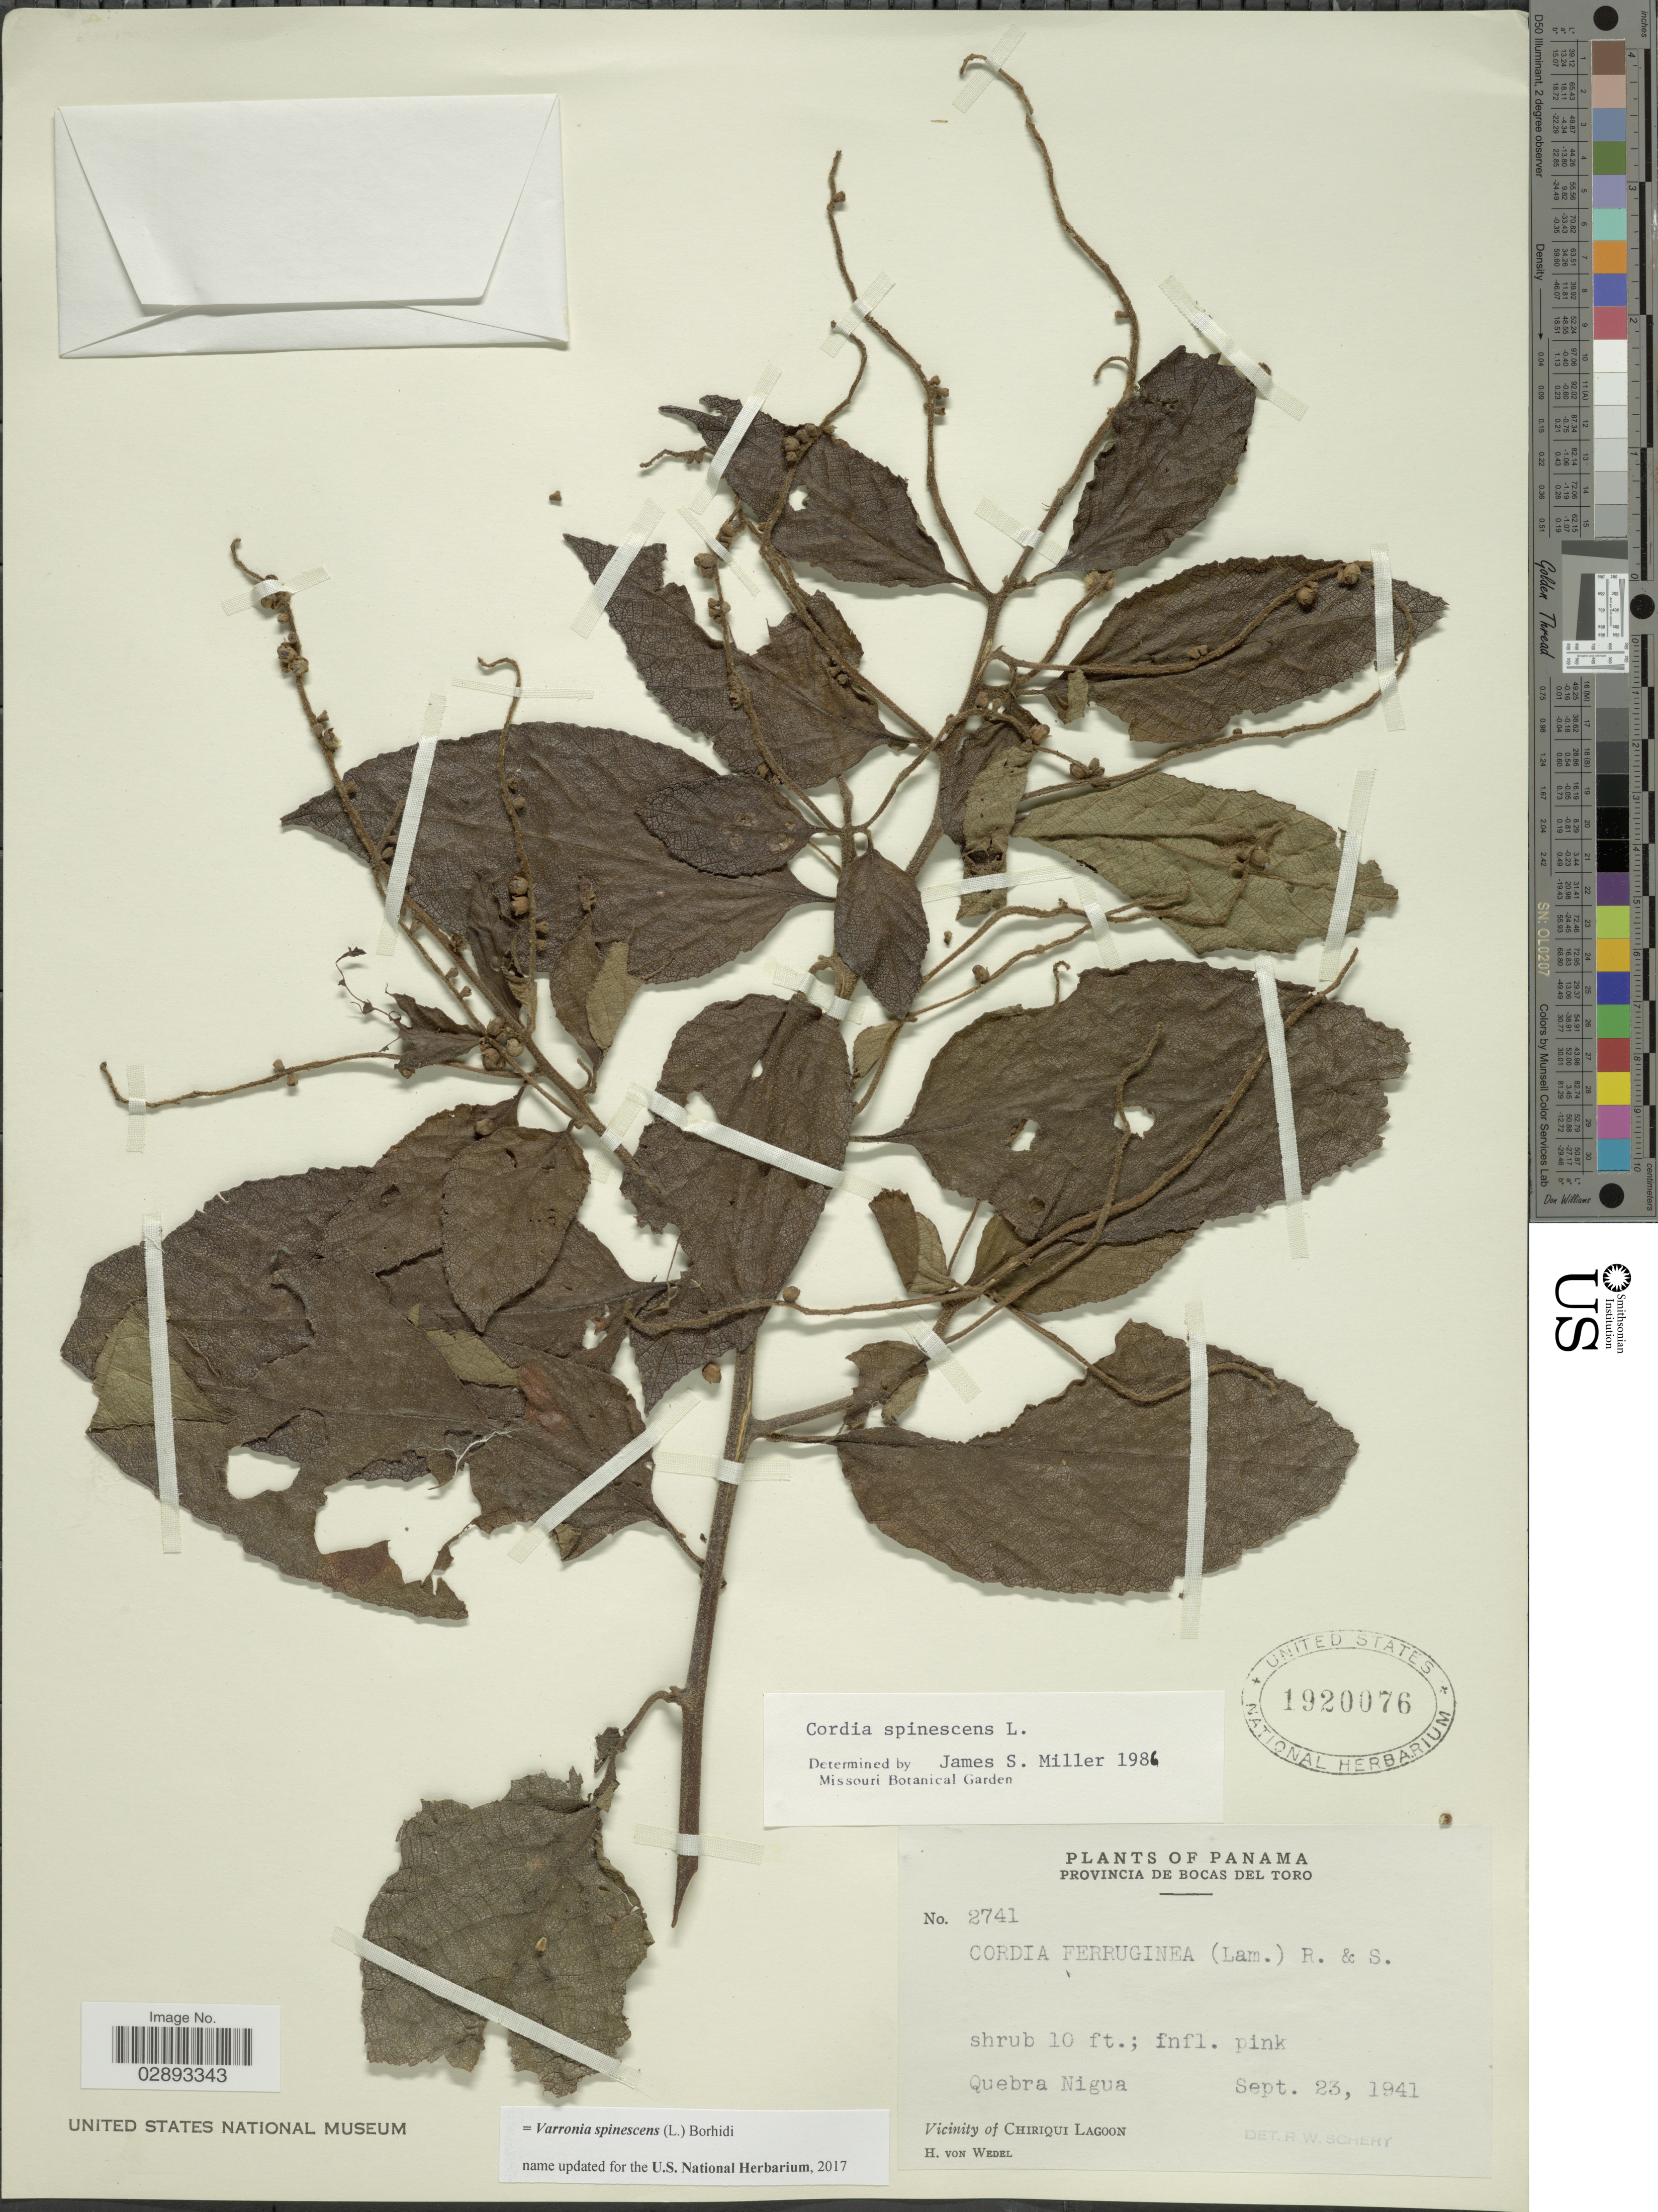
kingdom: Plantae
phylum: Tracheophyta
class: Magnoliopsida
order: Boraginales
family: Cordiaceae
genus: Varronia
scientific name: Varronia spinescens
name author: (L.) Borhidi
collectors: H. von Wedel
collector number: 2741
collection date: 1941-09-23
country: Panama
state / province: Bocas del Toro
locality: Provincia De Bocas Del Toro, Quebra Nigua, Vicinity of Chiriqui Lagoon.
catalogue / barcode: US 1920076